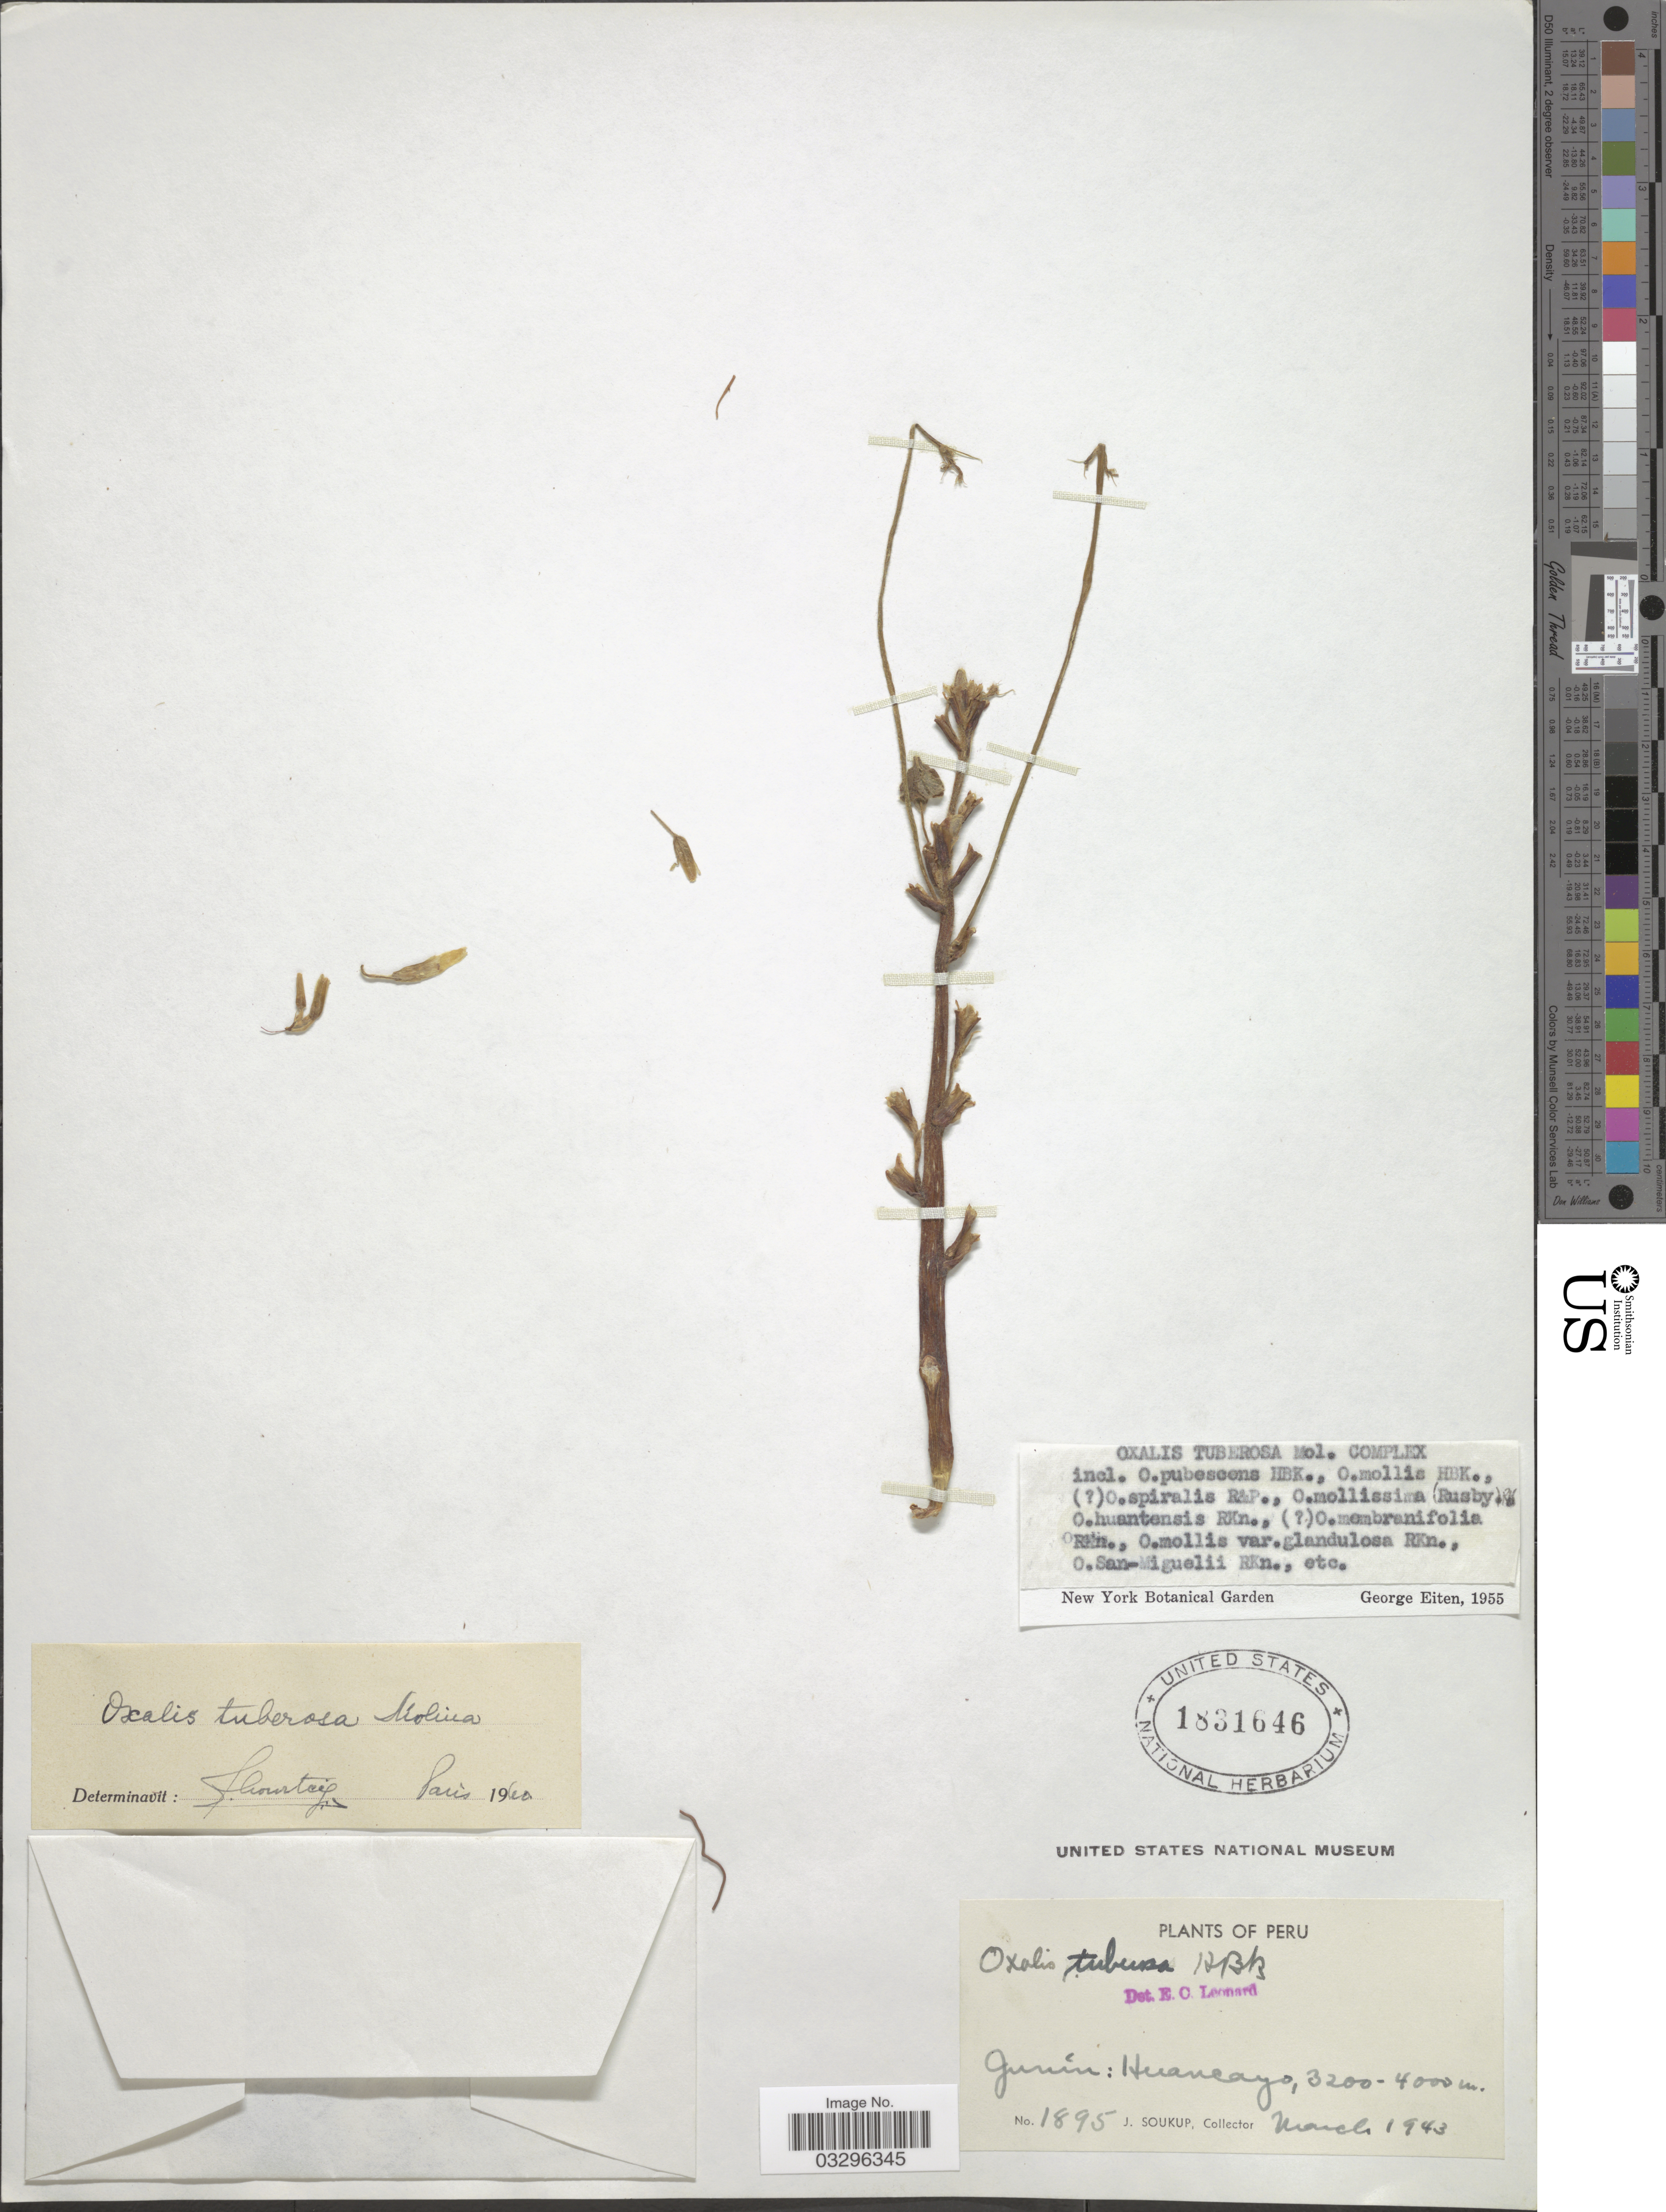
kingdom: Plantae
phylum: Tracheophyta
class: Magnoliopsida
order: Oxalidales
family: Oxalidaceae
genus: Oxalis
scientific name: Oxalis tuberosa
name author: Molina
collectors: J. Soukup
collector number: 1895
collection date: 1943-03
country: Peru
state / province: Junín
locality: Huancayo.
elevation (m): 3200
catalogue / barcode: US 1831646